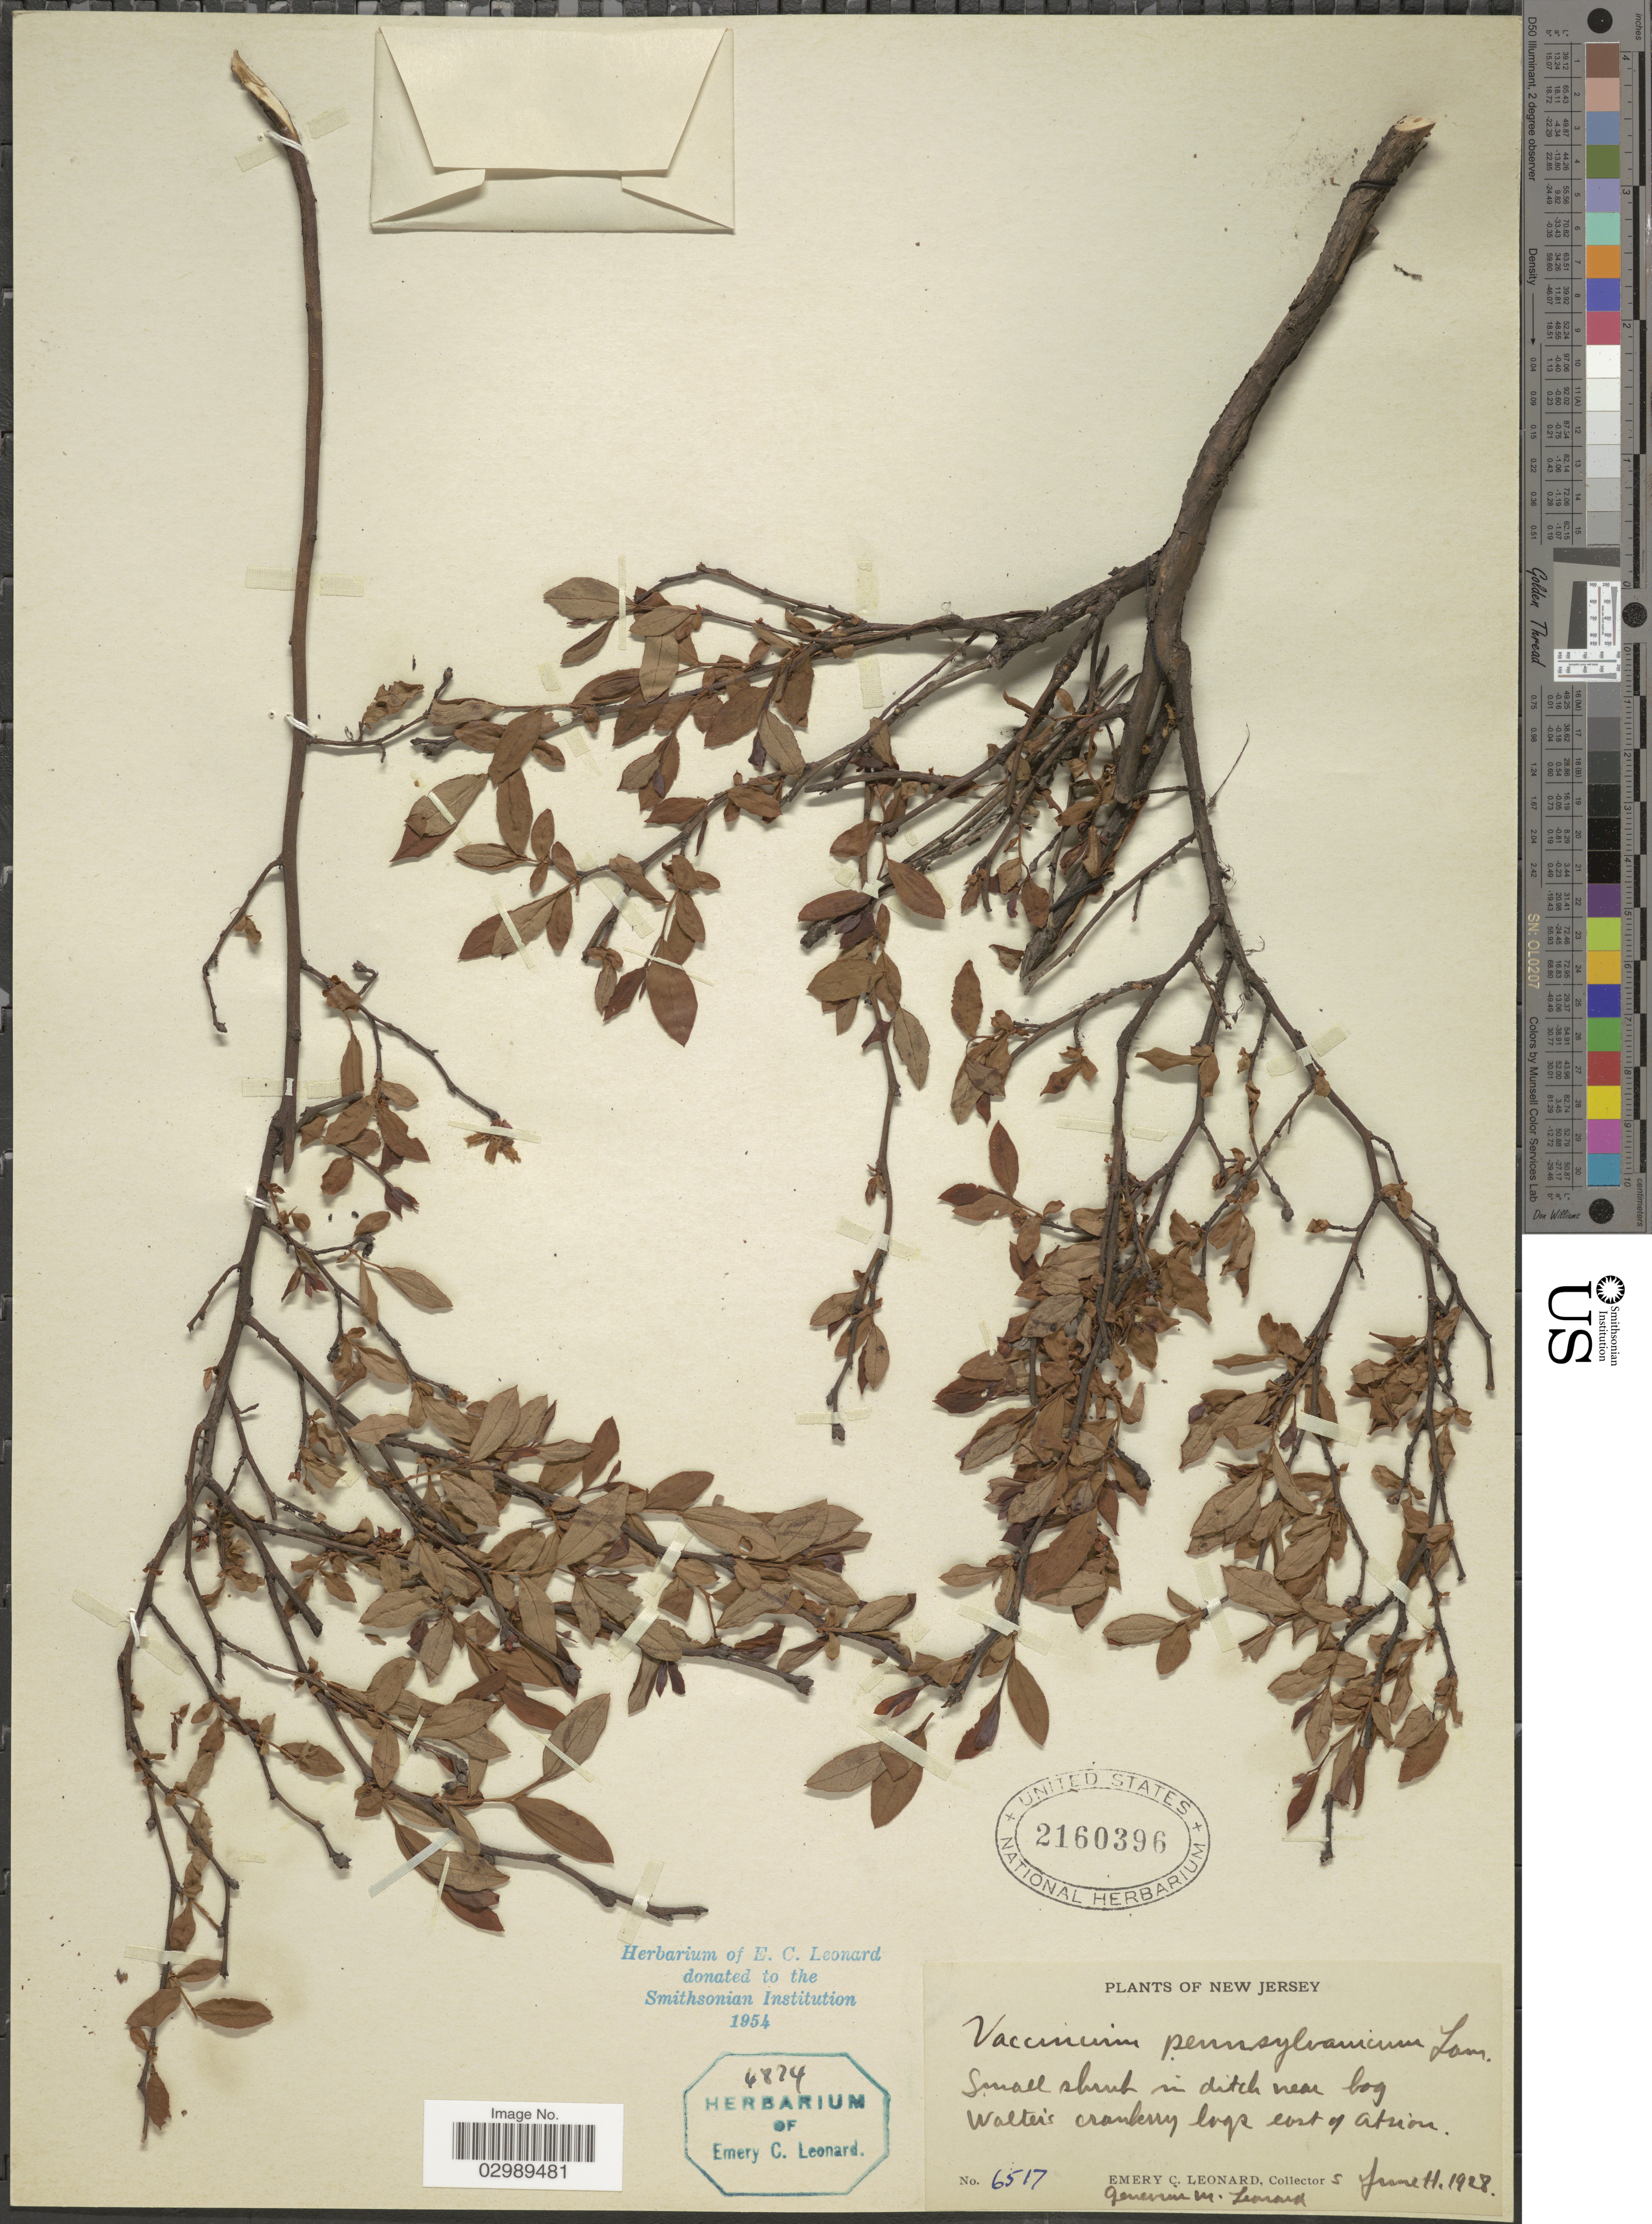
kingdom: Plantae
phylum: Tracheophyta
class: Magnoliopsida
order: Ericales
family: Ericaceae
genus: Vaccinium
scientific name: Vaccinium pensylvanicum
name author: Mill.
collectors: E. C. Leonard & G. M. Leonard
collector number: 6517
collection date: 1928-06-11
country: United States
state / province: New Jersey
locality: Small shrub in ditch near bog Walter's cranberry bogs east of Atsion.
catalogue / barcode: US 2160396